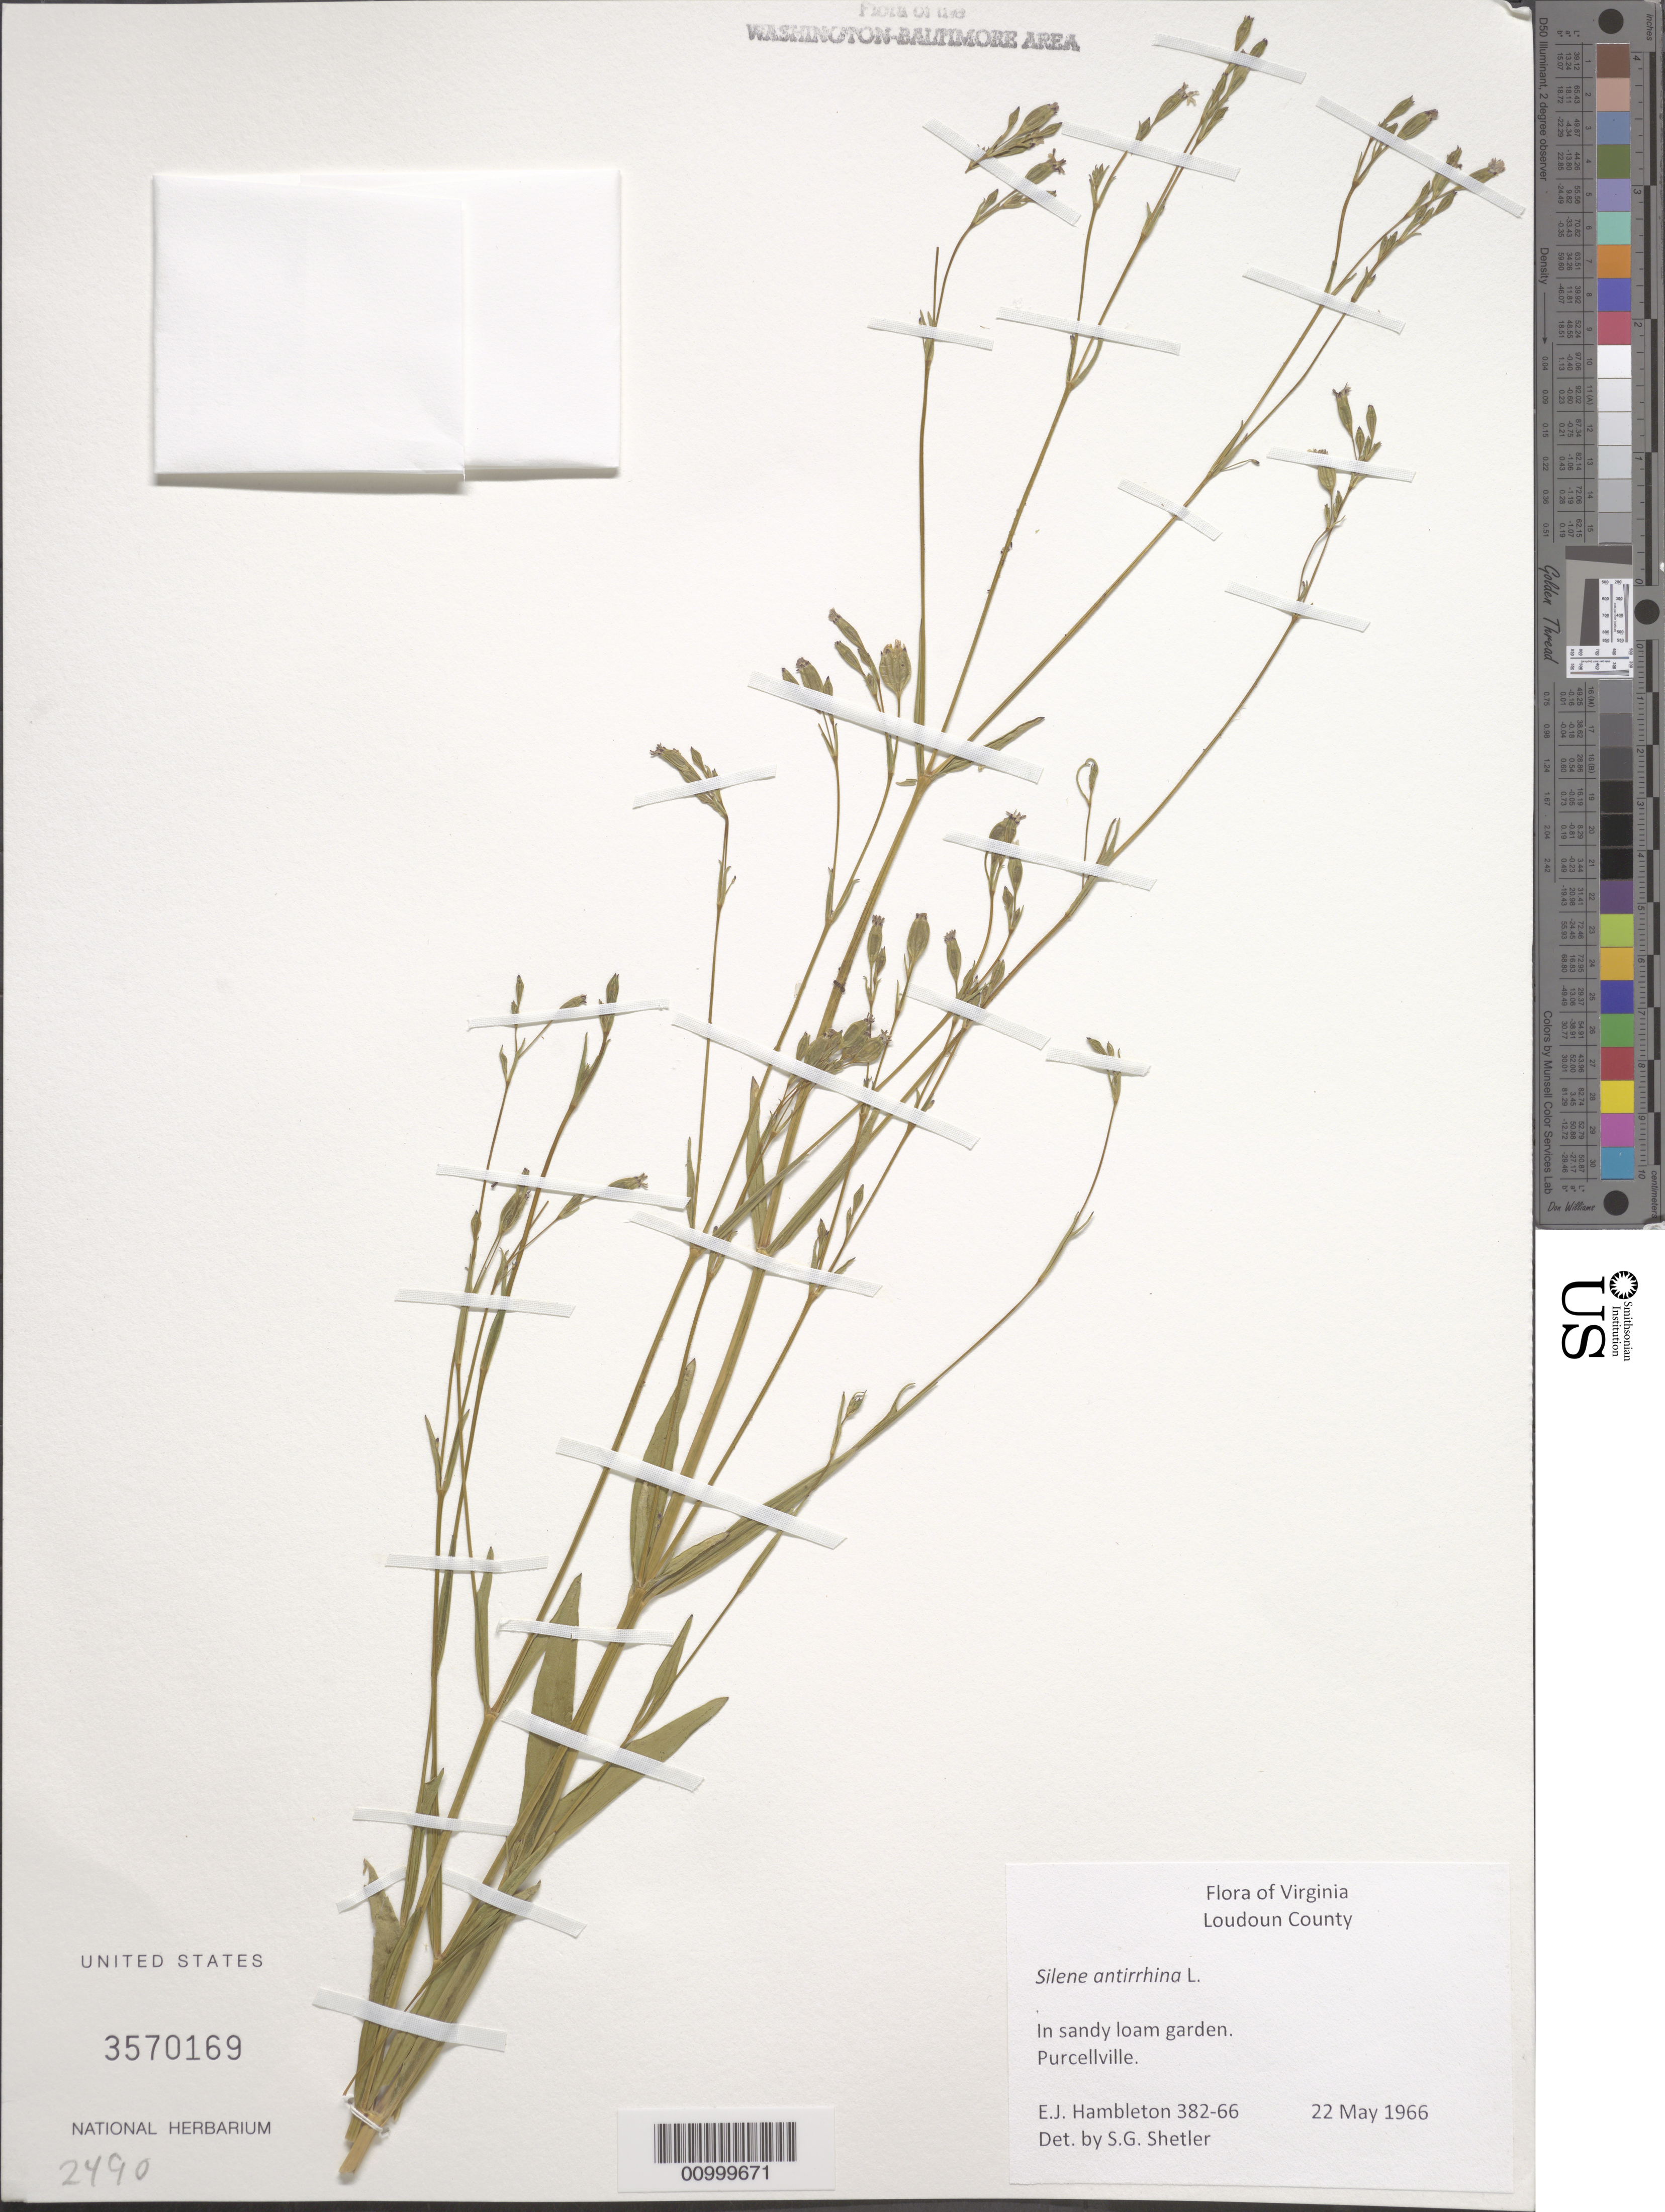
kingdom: Plantae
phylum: Tracheophyta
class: Magnoliopsida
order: Caryophyllales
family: Caryophyllaceae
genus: Silene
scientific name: Silene antirrhina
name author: L.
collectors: E. Hambleton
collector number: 382-66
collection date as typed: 22 May 1966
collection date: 1966-05-22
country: United States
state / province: Virginia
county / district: Loudoun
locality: Purcellville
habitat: In sandy loam garden.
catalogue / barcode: US 3570169